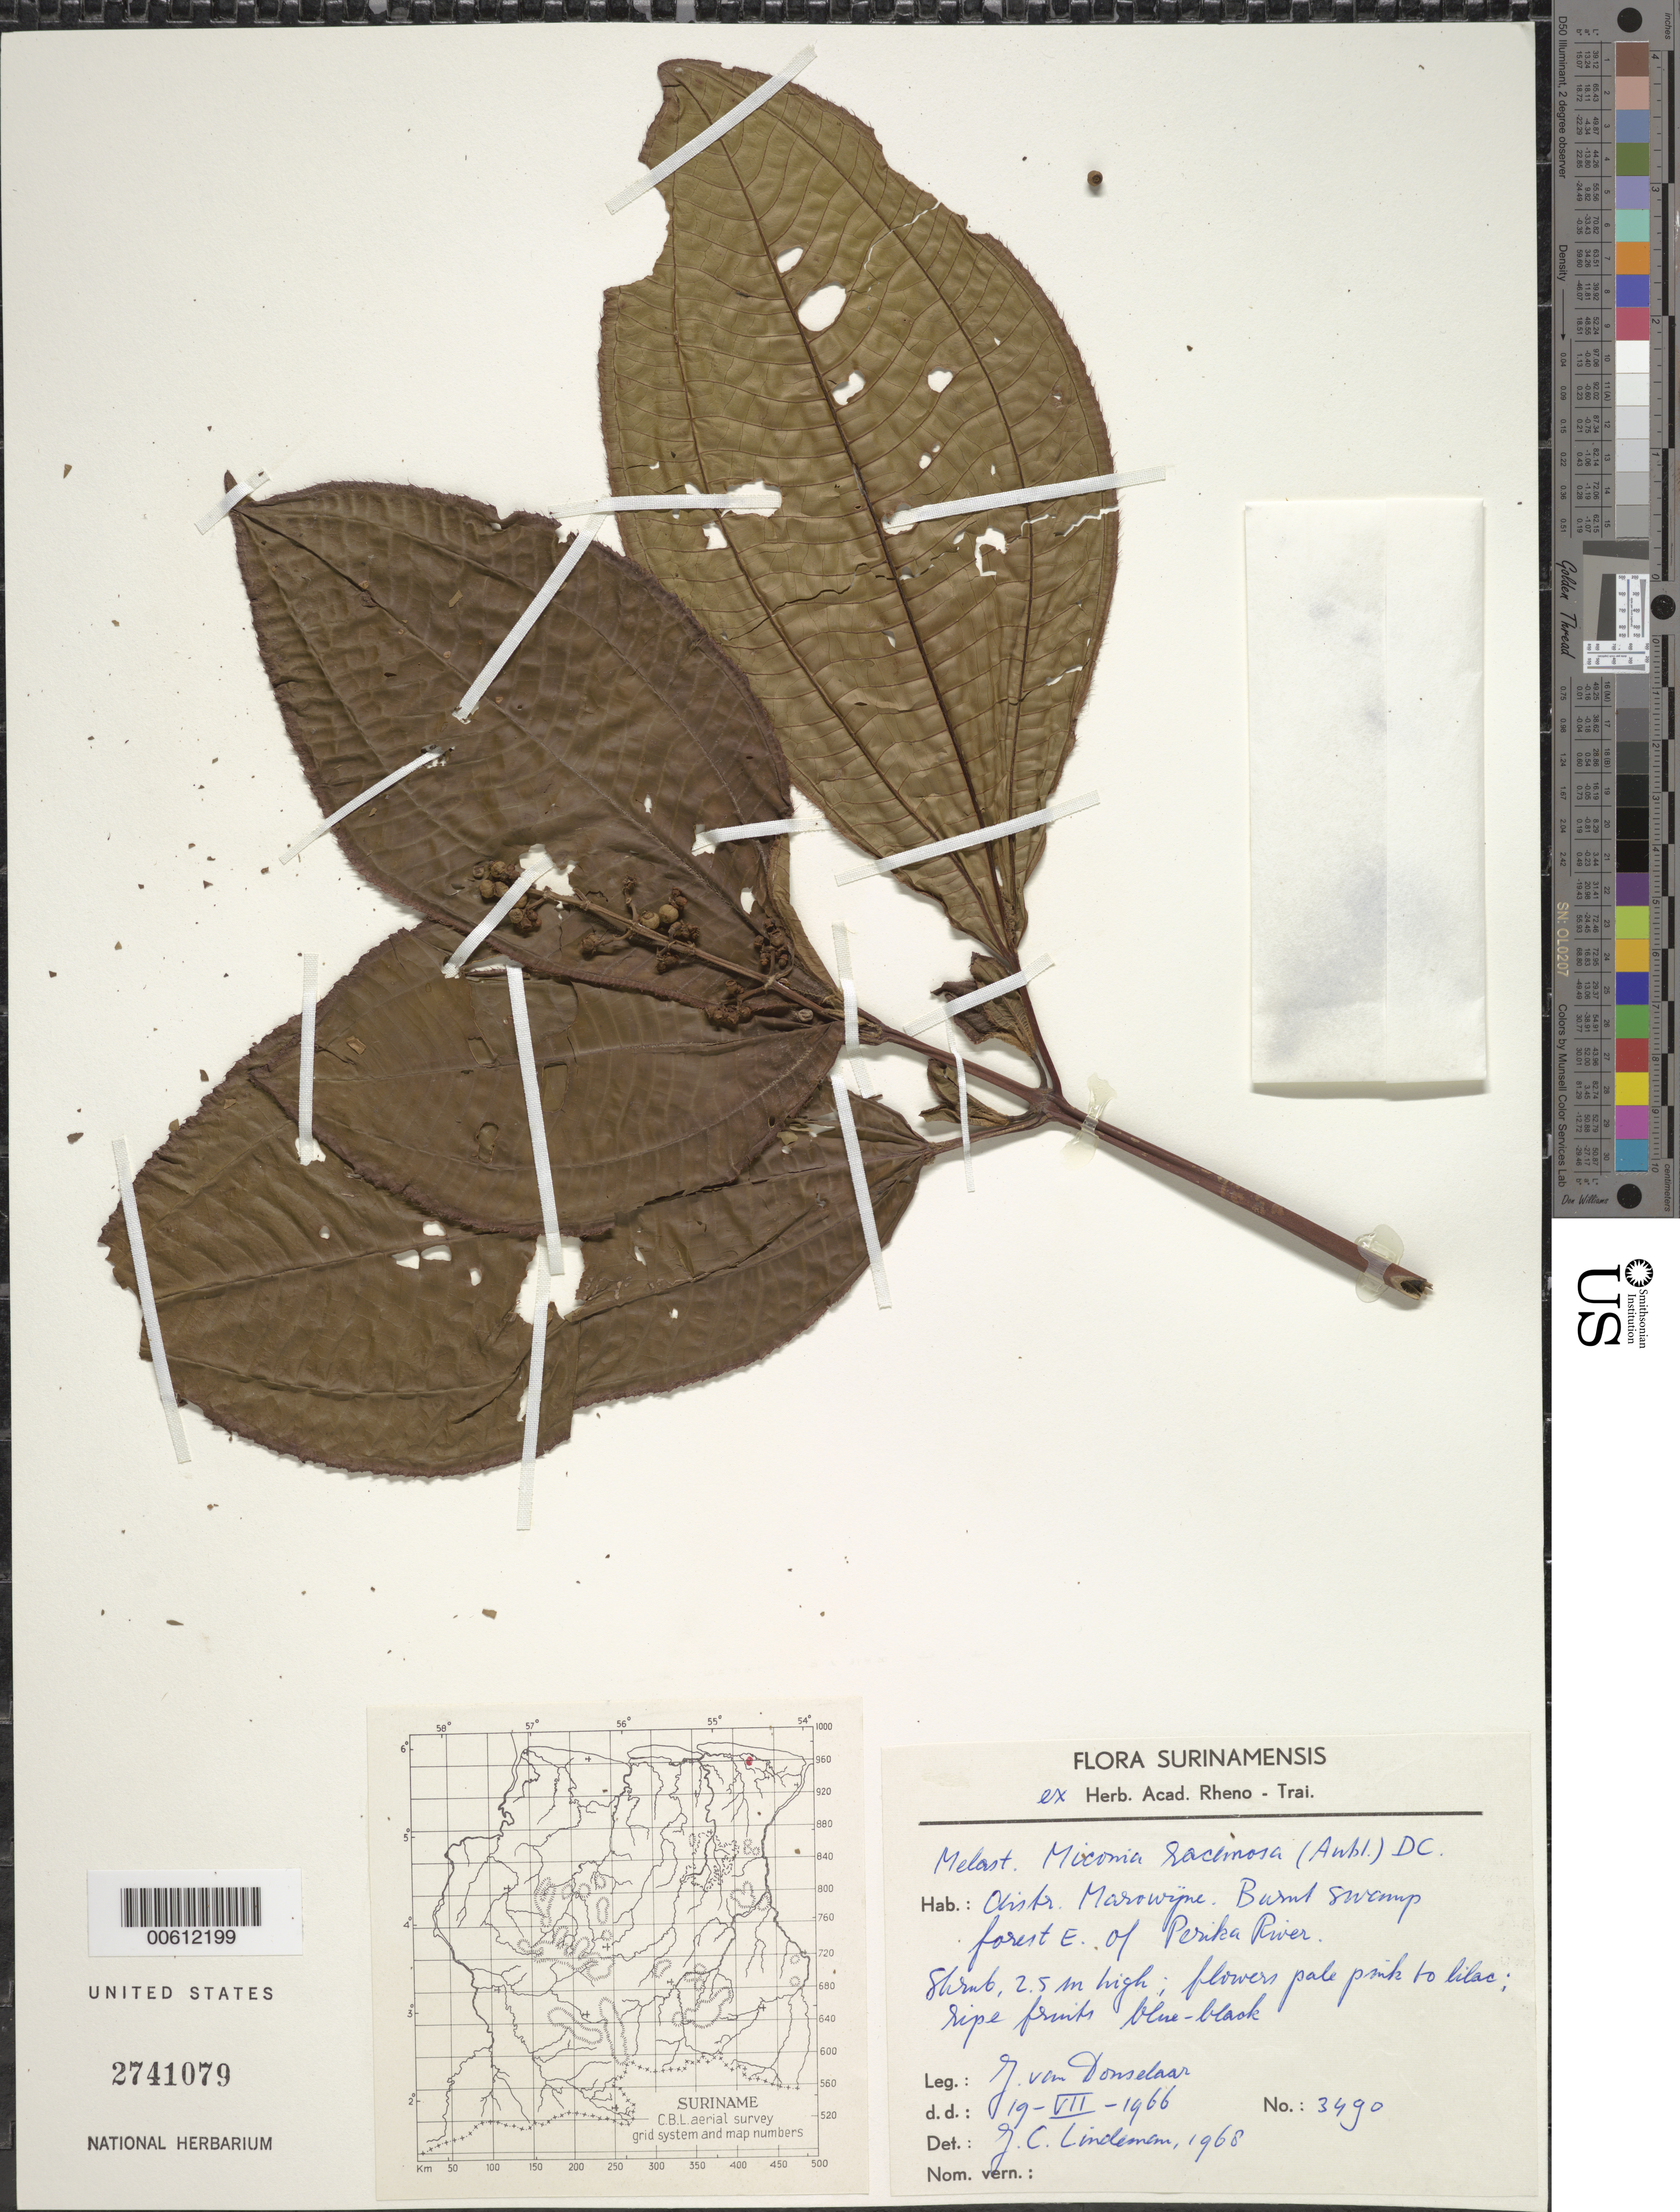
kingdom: Plantae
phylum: Tracheophyta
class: Magnoliopsida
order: Myrtales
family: Melastomataceae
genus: Miconia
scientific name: Miconia racemosa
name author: (Aubl.) DC.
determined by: Lindeman, J. C.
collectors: J. Donselaar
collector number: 3490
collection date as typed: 19-Jul-66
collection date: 1966-07-19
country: Suriname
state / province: Marowijne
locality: Perica R., E of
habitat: Burnt swamp forest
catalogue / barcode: US 2741079